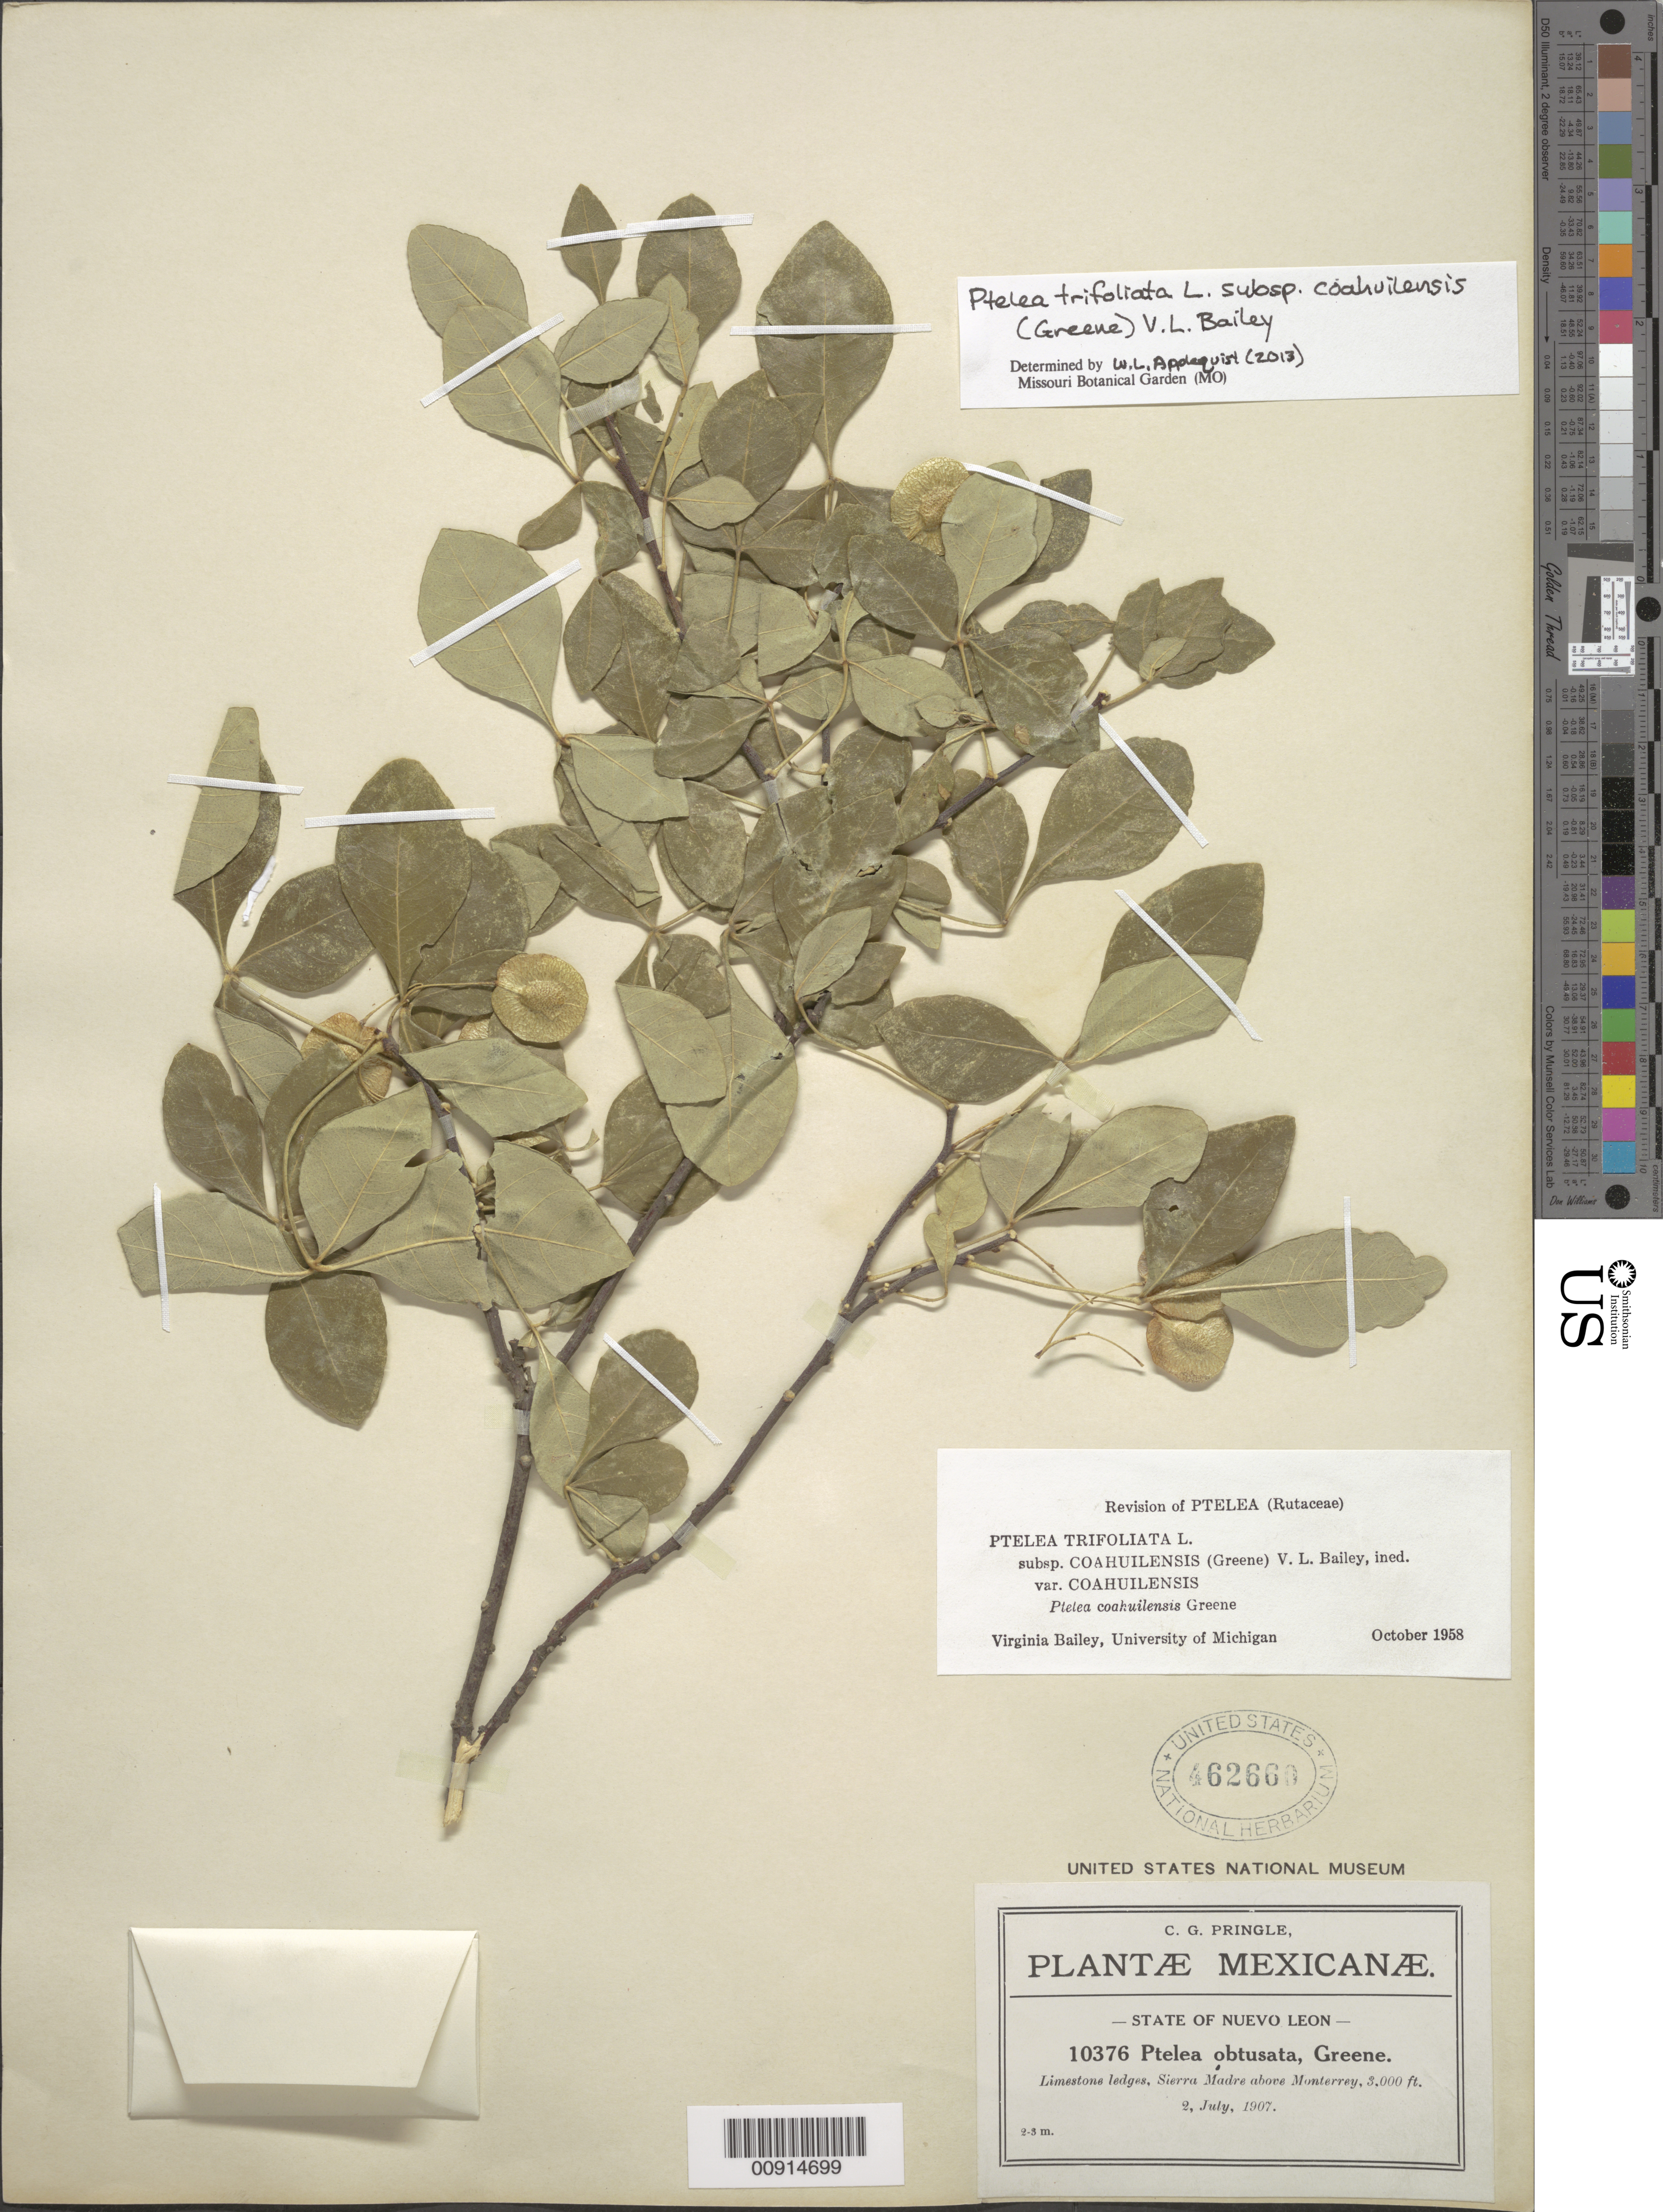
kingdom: Plantae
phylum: Tracheophyta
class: Magnoliopsida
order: Sapindales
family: Rutaceae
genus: Ptelea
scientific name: Ptelea trifoliata subsp. coahuilensis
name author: (Greene) V. L. Bailey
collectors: C. G. Pringle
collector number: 10376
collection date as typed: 02 Jul 1907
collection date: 1907-07-02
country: Mexico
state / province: Nuevo León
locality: Sierra Madre above Monterrey, State of Nuevo León.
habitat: Limestone ledges.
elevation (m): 914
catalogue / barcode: US 462660